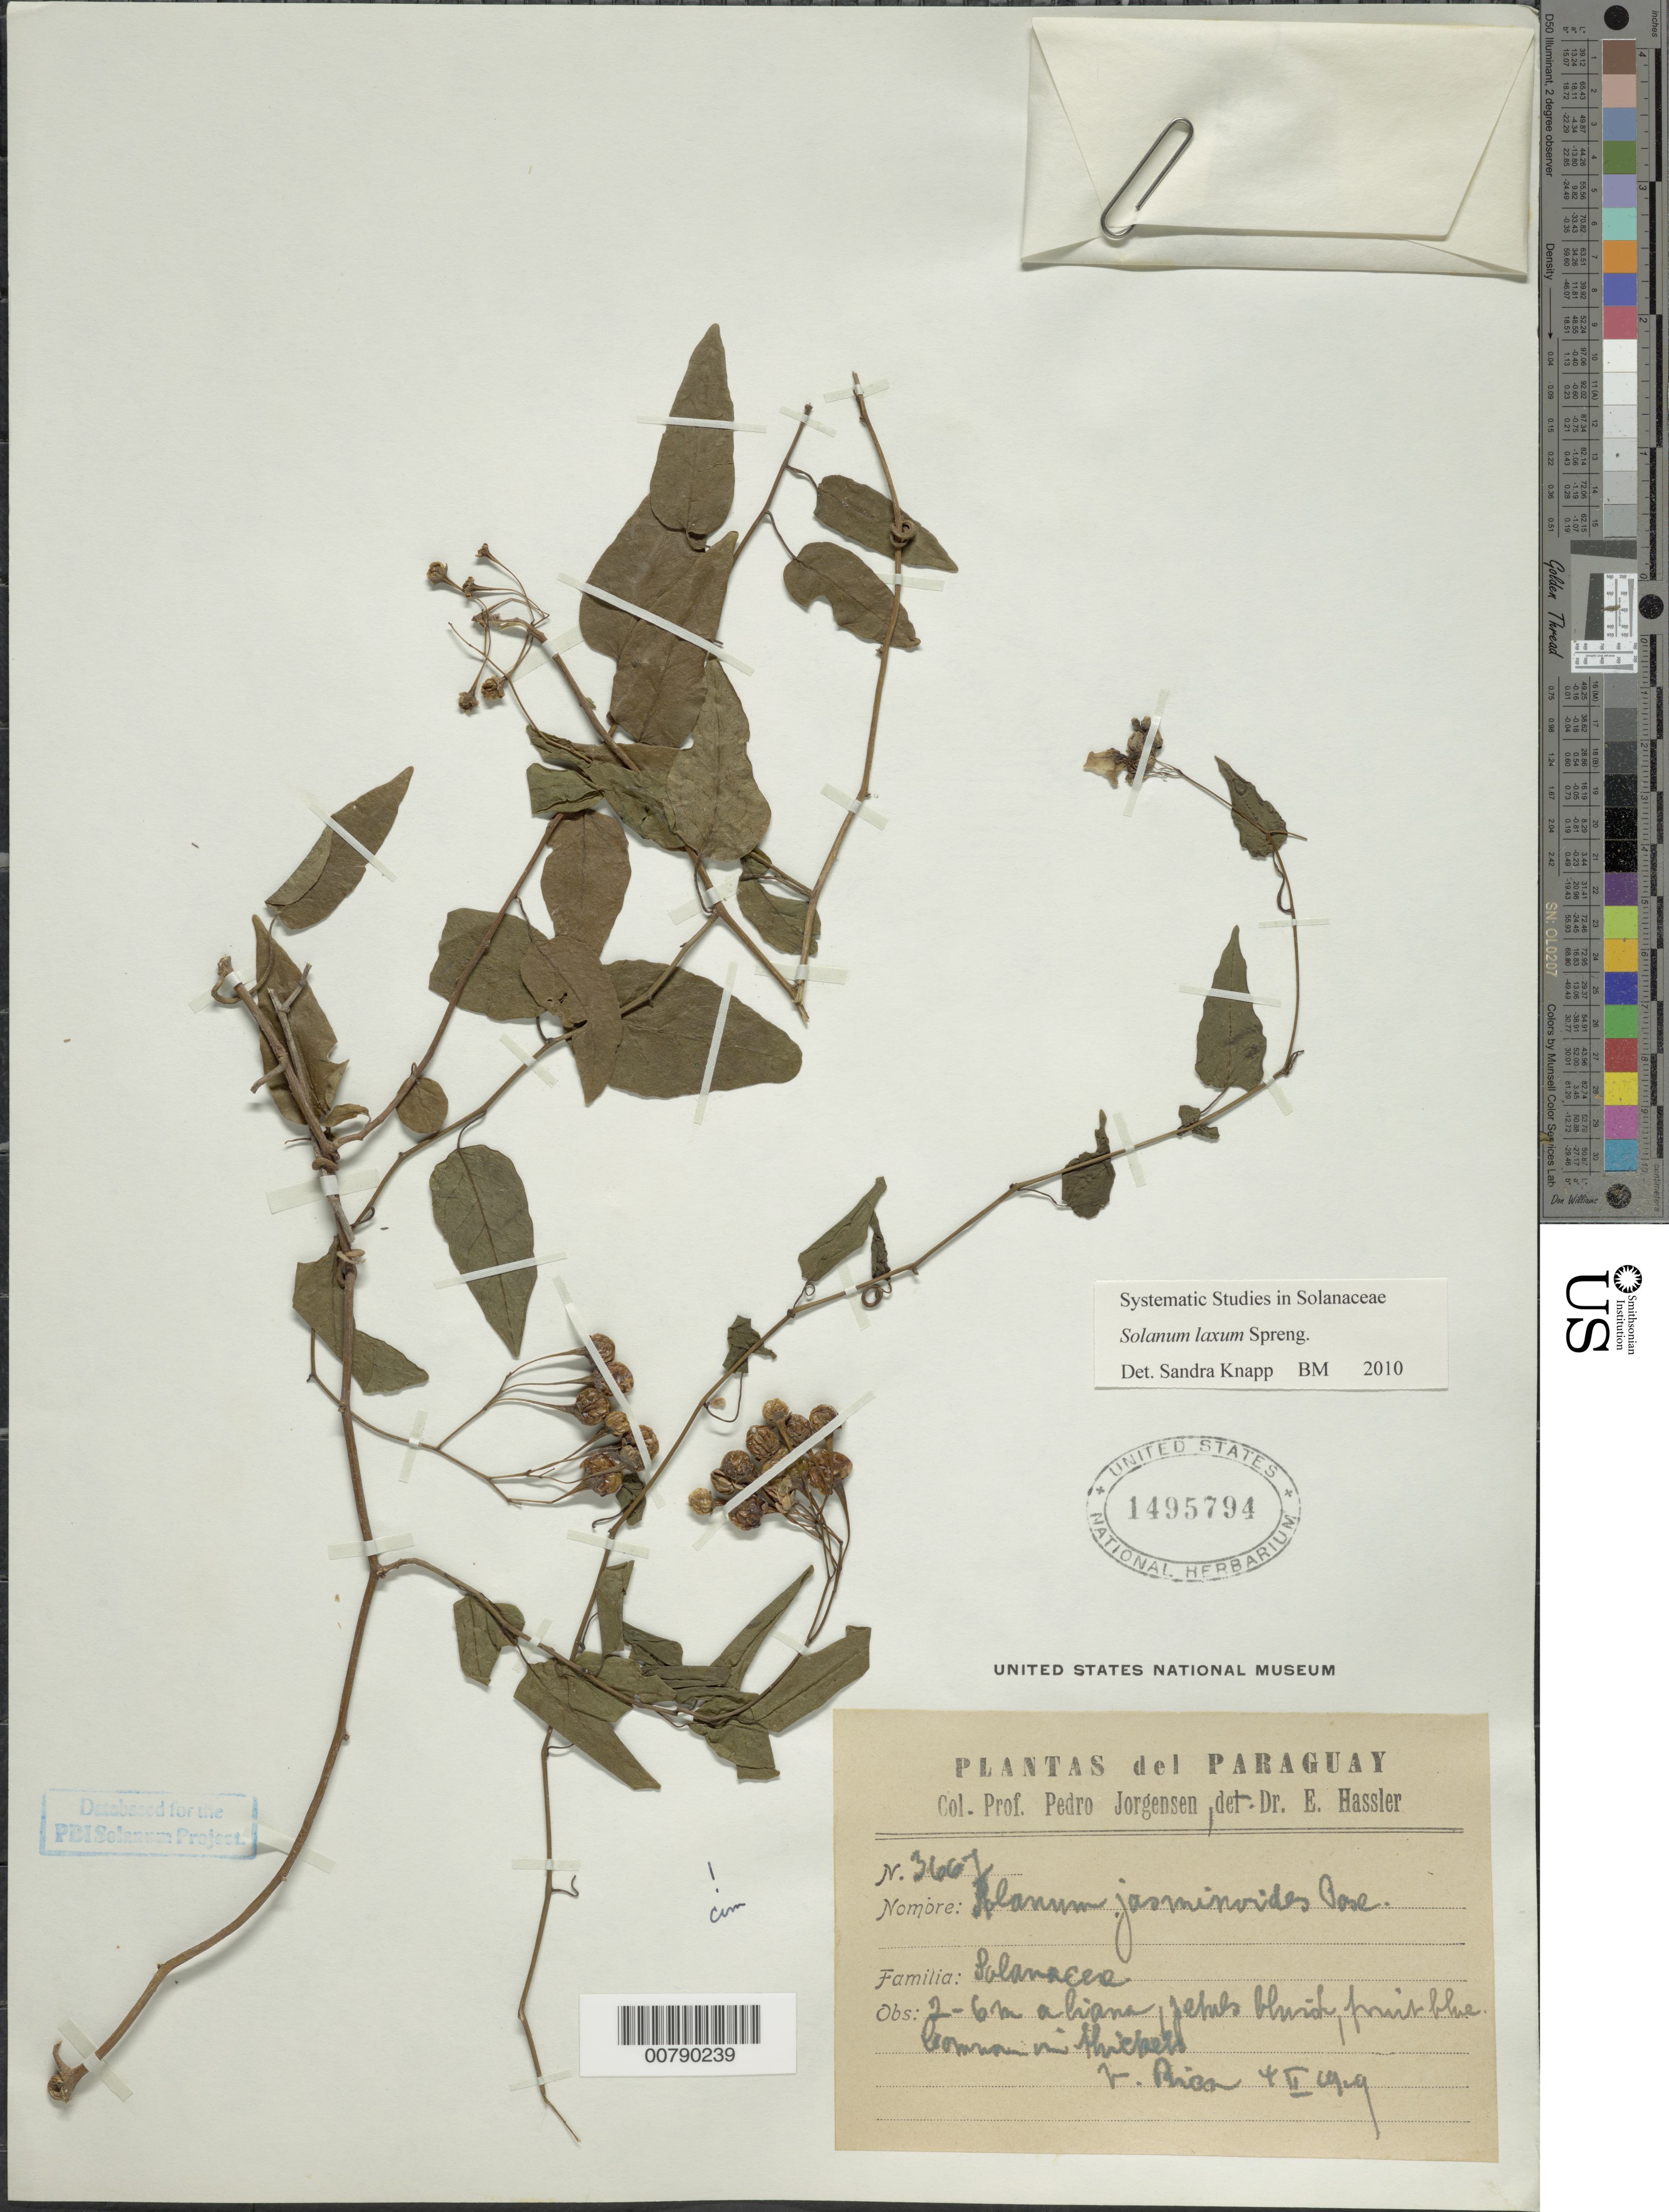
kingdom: Plantae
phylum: Tracheophyta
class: Magnoliopsida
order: Solanales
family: Solanaceae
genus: Solanum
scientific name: Solanum laxum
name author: Spreng.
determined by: Knapp, S. D.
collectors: P. Jörgensen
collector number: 3667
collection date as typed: Dec 1931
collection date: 1931-12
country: Paraguay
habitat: common in thickets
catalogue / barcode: US 1495794